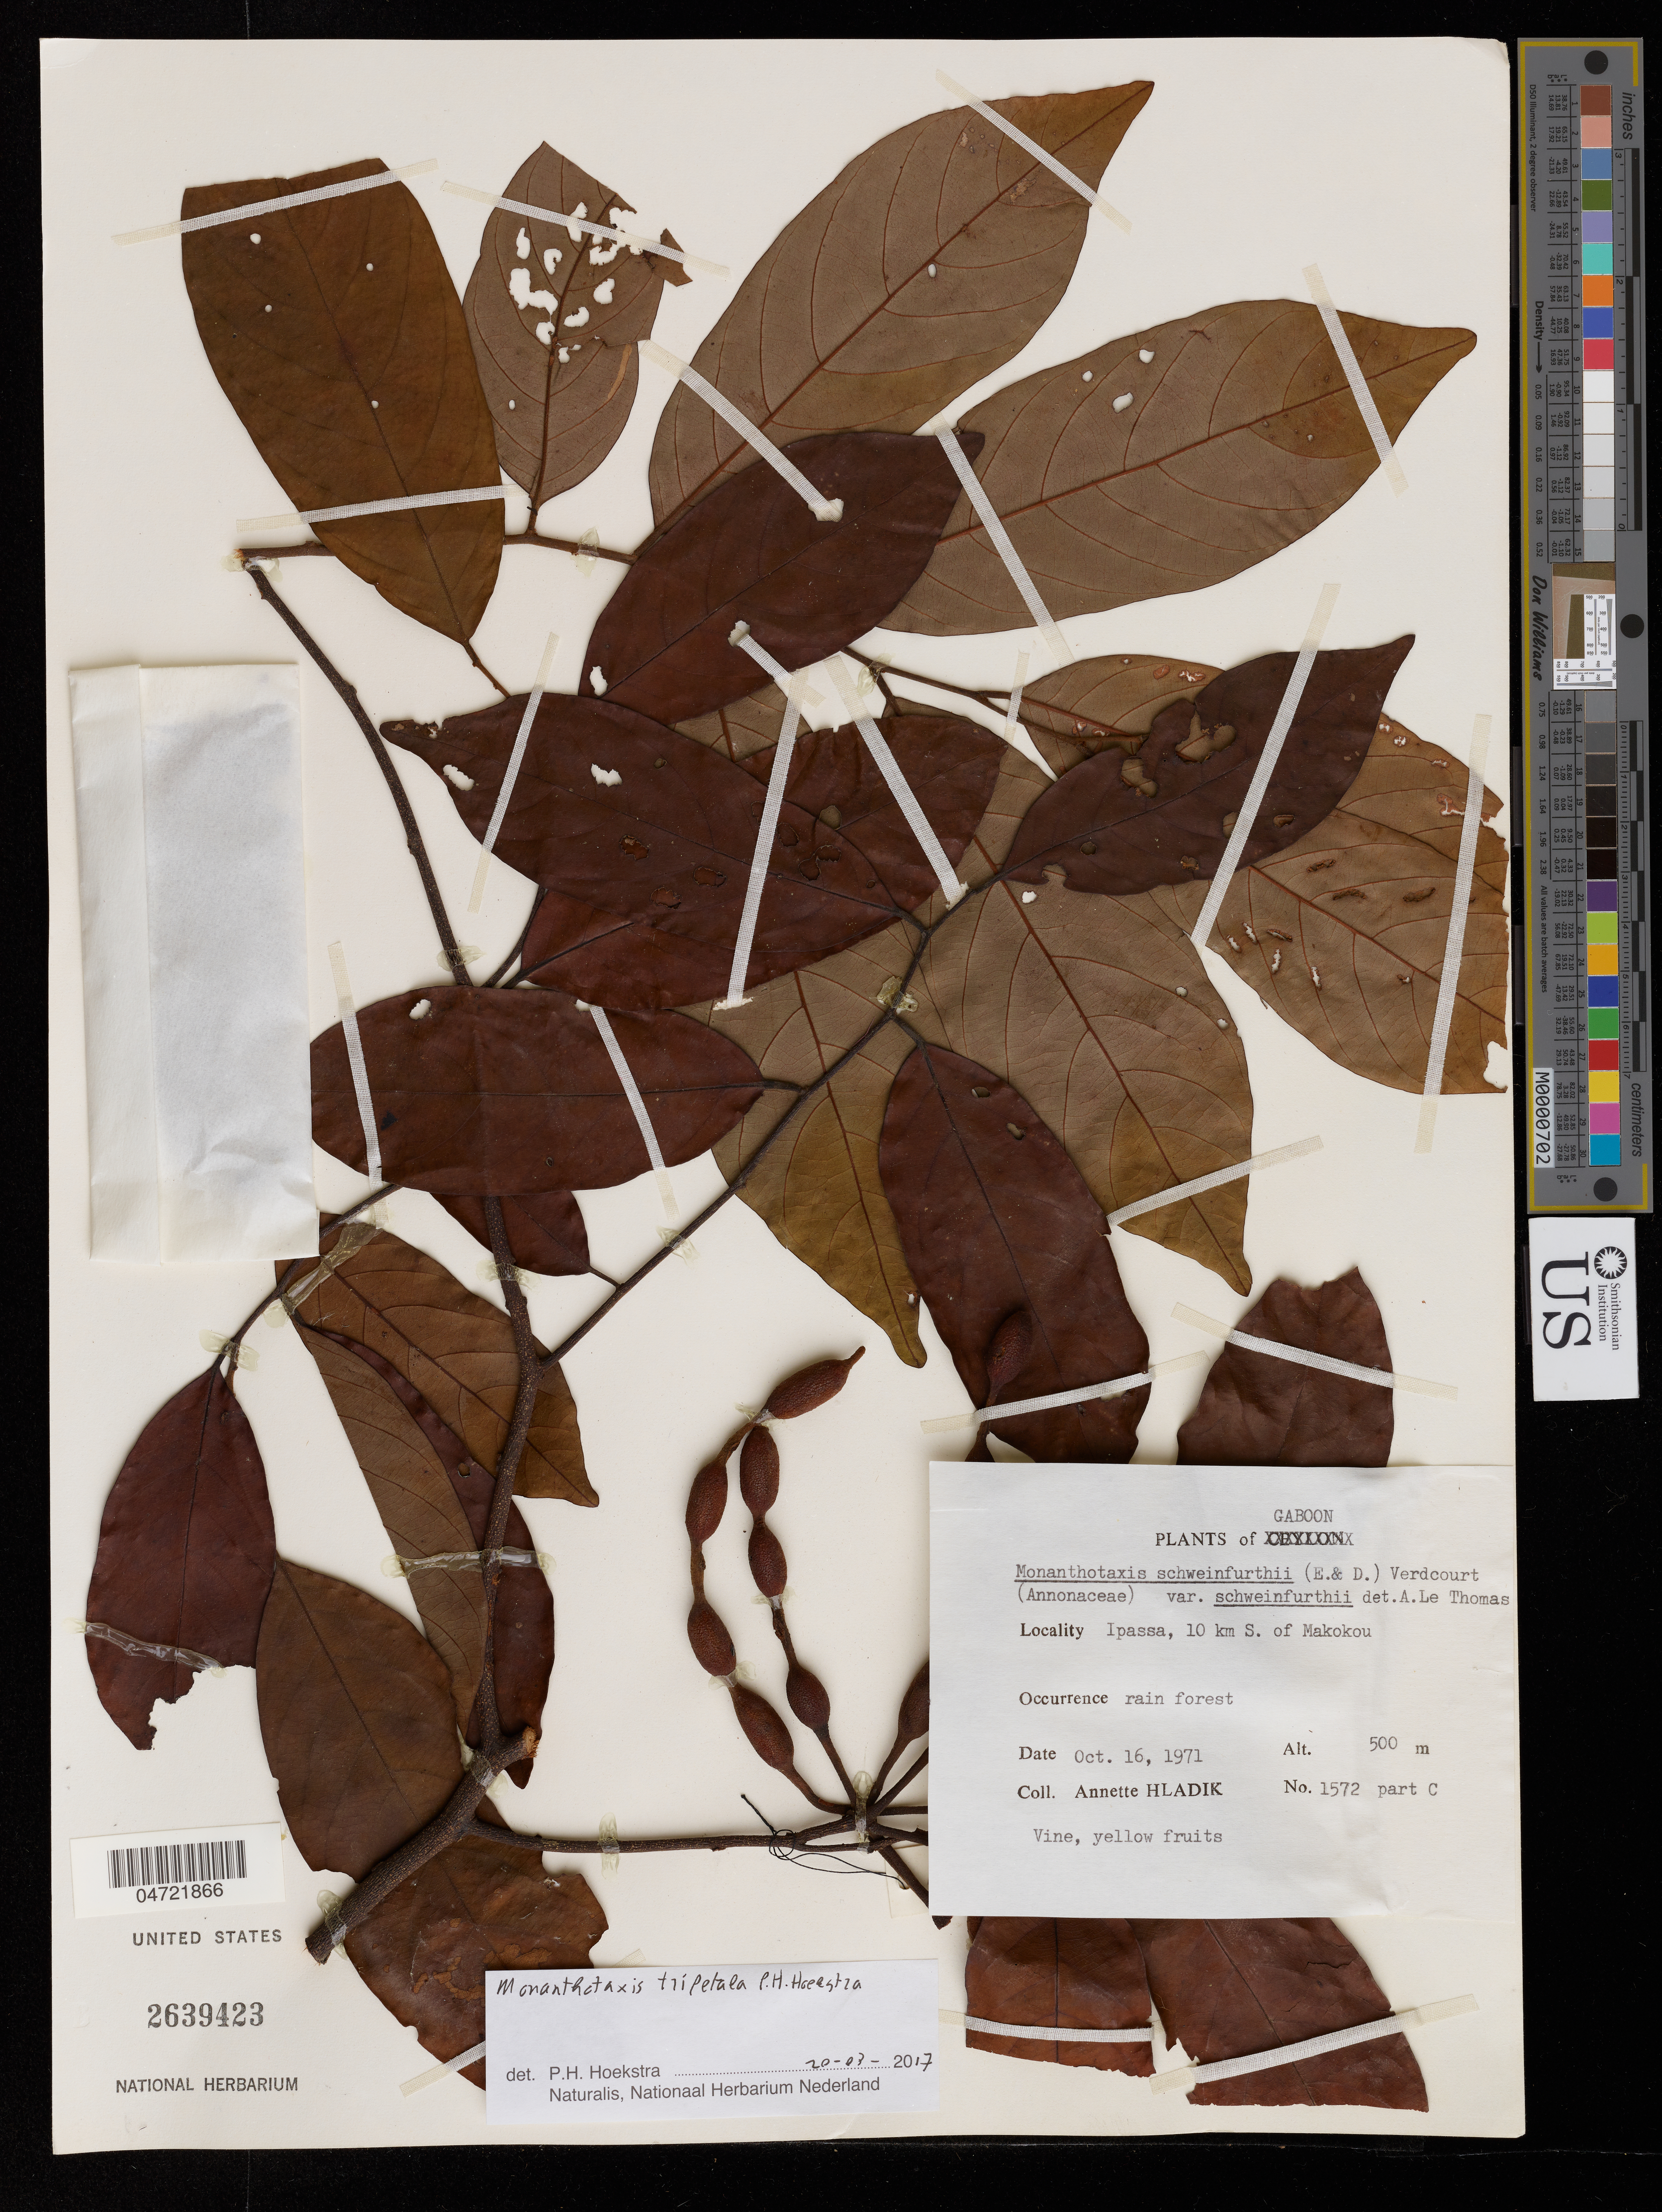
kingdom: Plantae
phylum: Tracheophyta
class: Magnoliopsida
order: Magnoliales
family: Annonaceae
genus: Monanthotaxis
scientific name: Monanthotaxis tripetala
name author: P.H. Hoekstra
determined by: Hoekstra, P. H.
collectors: A. Hladik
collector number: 1572 C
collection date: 1971-10-16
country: Gabon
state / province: Ogooue-Ivindo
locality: Ipassa, 10 km S. of Makokou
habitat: Rain forest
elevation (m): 500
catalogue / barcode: US 2639423